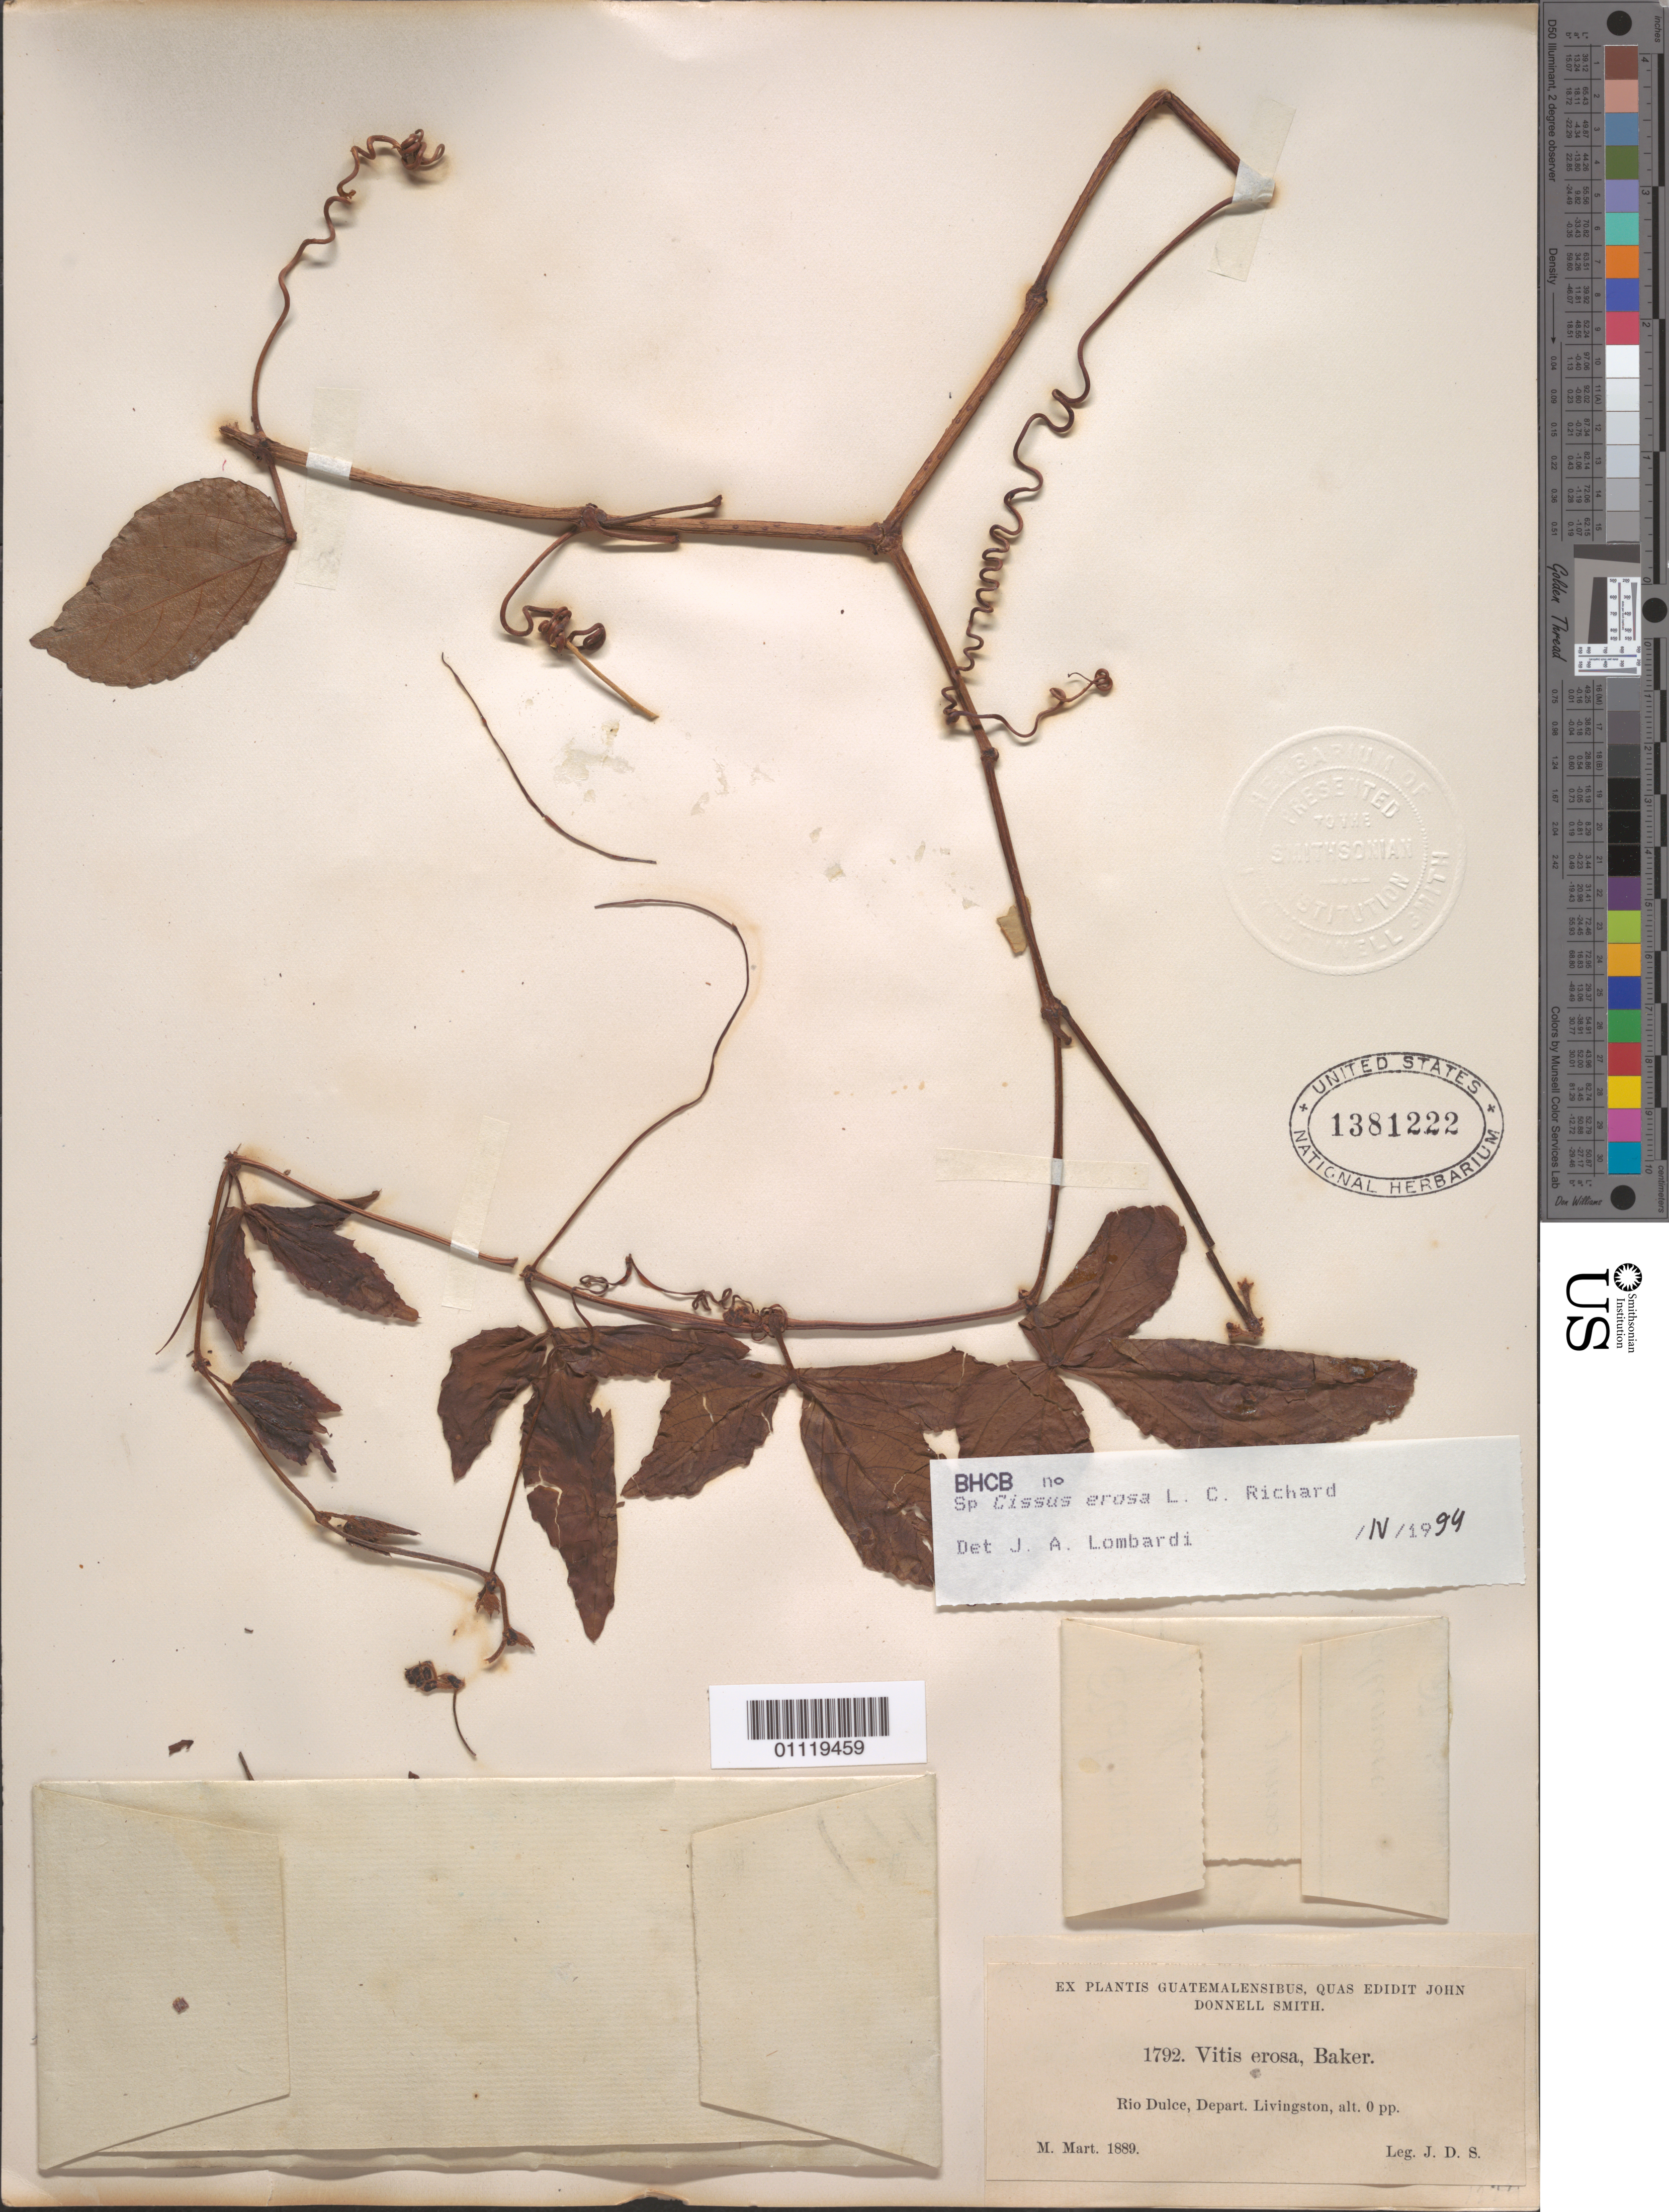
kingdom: Plantae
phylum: Tracheophyta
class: Magnoliopsida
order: Vitales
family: Vitaceae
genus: Cissus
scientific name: Cissus erosa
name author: Rich.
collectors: ex Herb. John Donnell Smith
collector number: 1792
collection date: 1889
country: Guatemala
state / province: Izabal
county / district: Livingston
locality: Rio Dulce.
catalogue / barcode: US 1381222